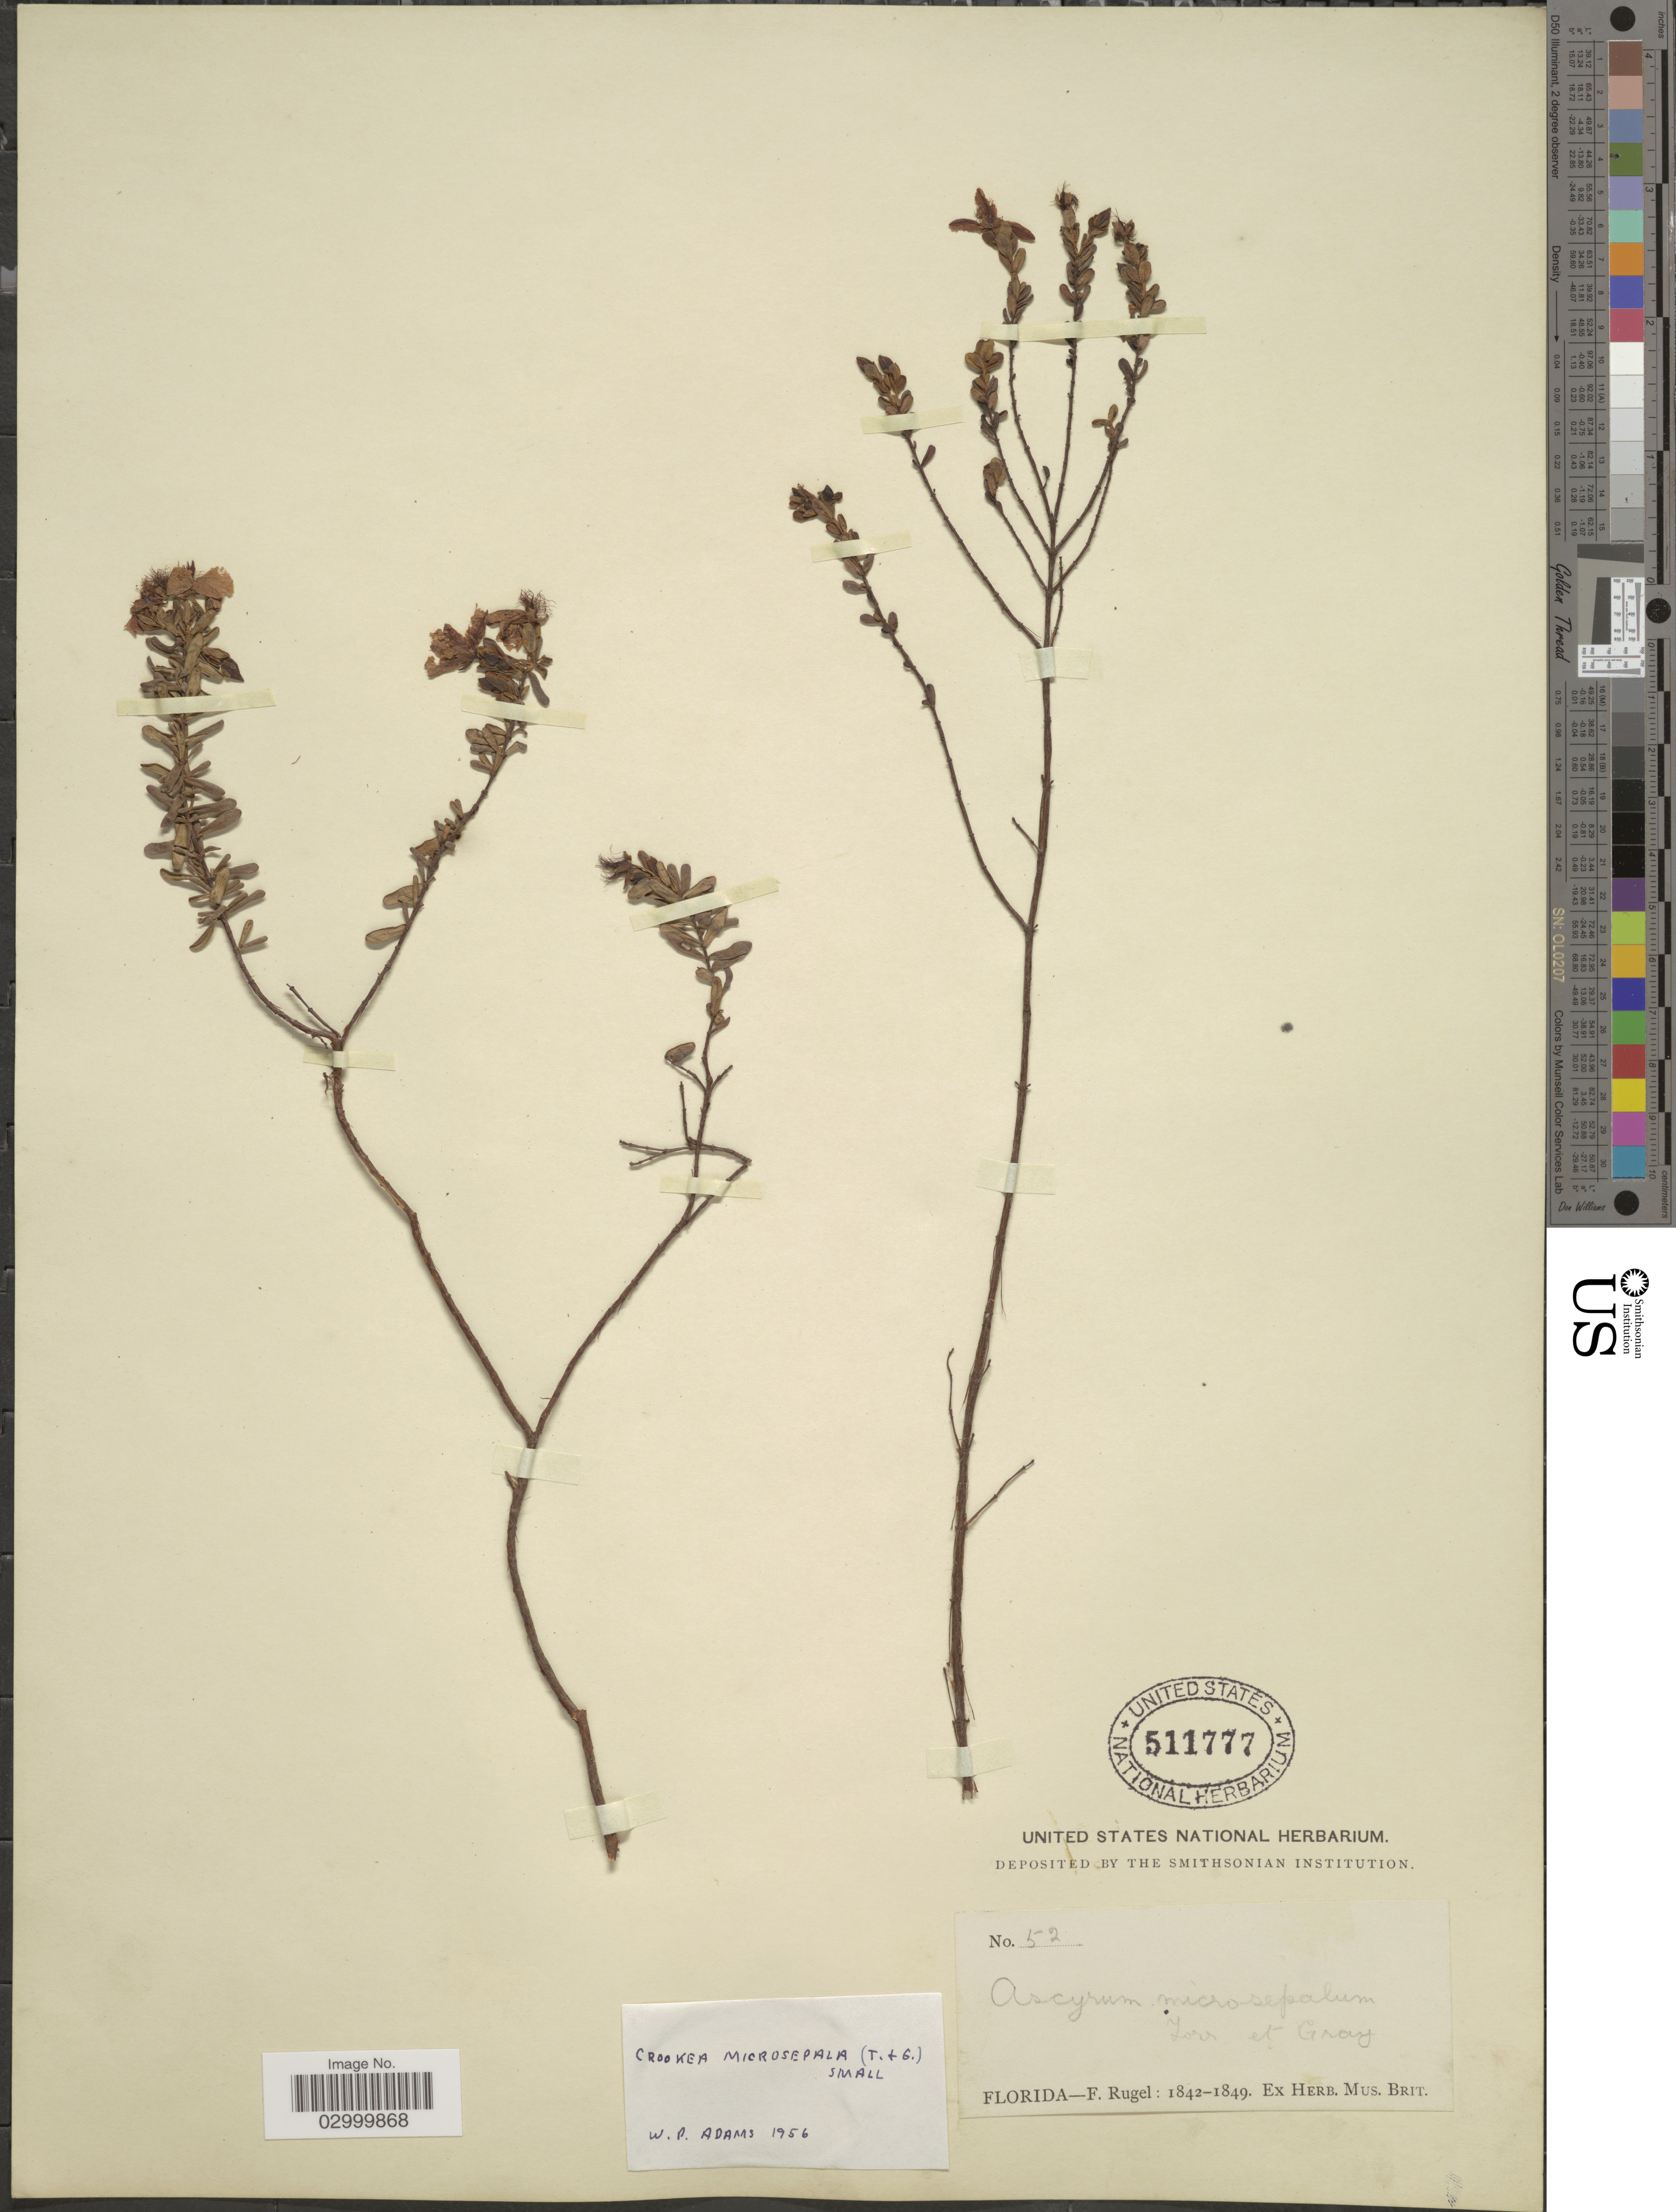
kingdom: Plantae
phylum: Tracheophyta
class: Magnoliopsida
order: Malpighiales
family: Hypericaceae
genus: Hypericum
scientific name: Hypericum microsepalum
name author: (Torr. & A. Gray) A. Gray ex S. Watson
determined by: Strong, Mark T., (BOT), Smithsonian Institution - National Museum of Natural History (UNITED STATES)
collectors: F. Rugel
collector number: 52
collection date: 1842/1849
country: United States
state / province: Florida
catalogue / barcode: US 511777